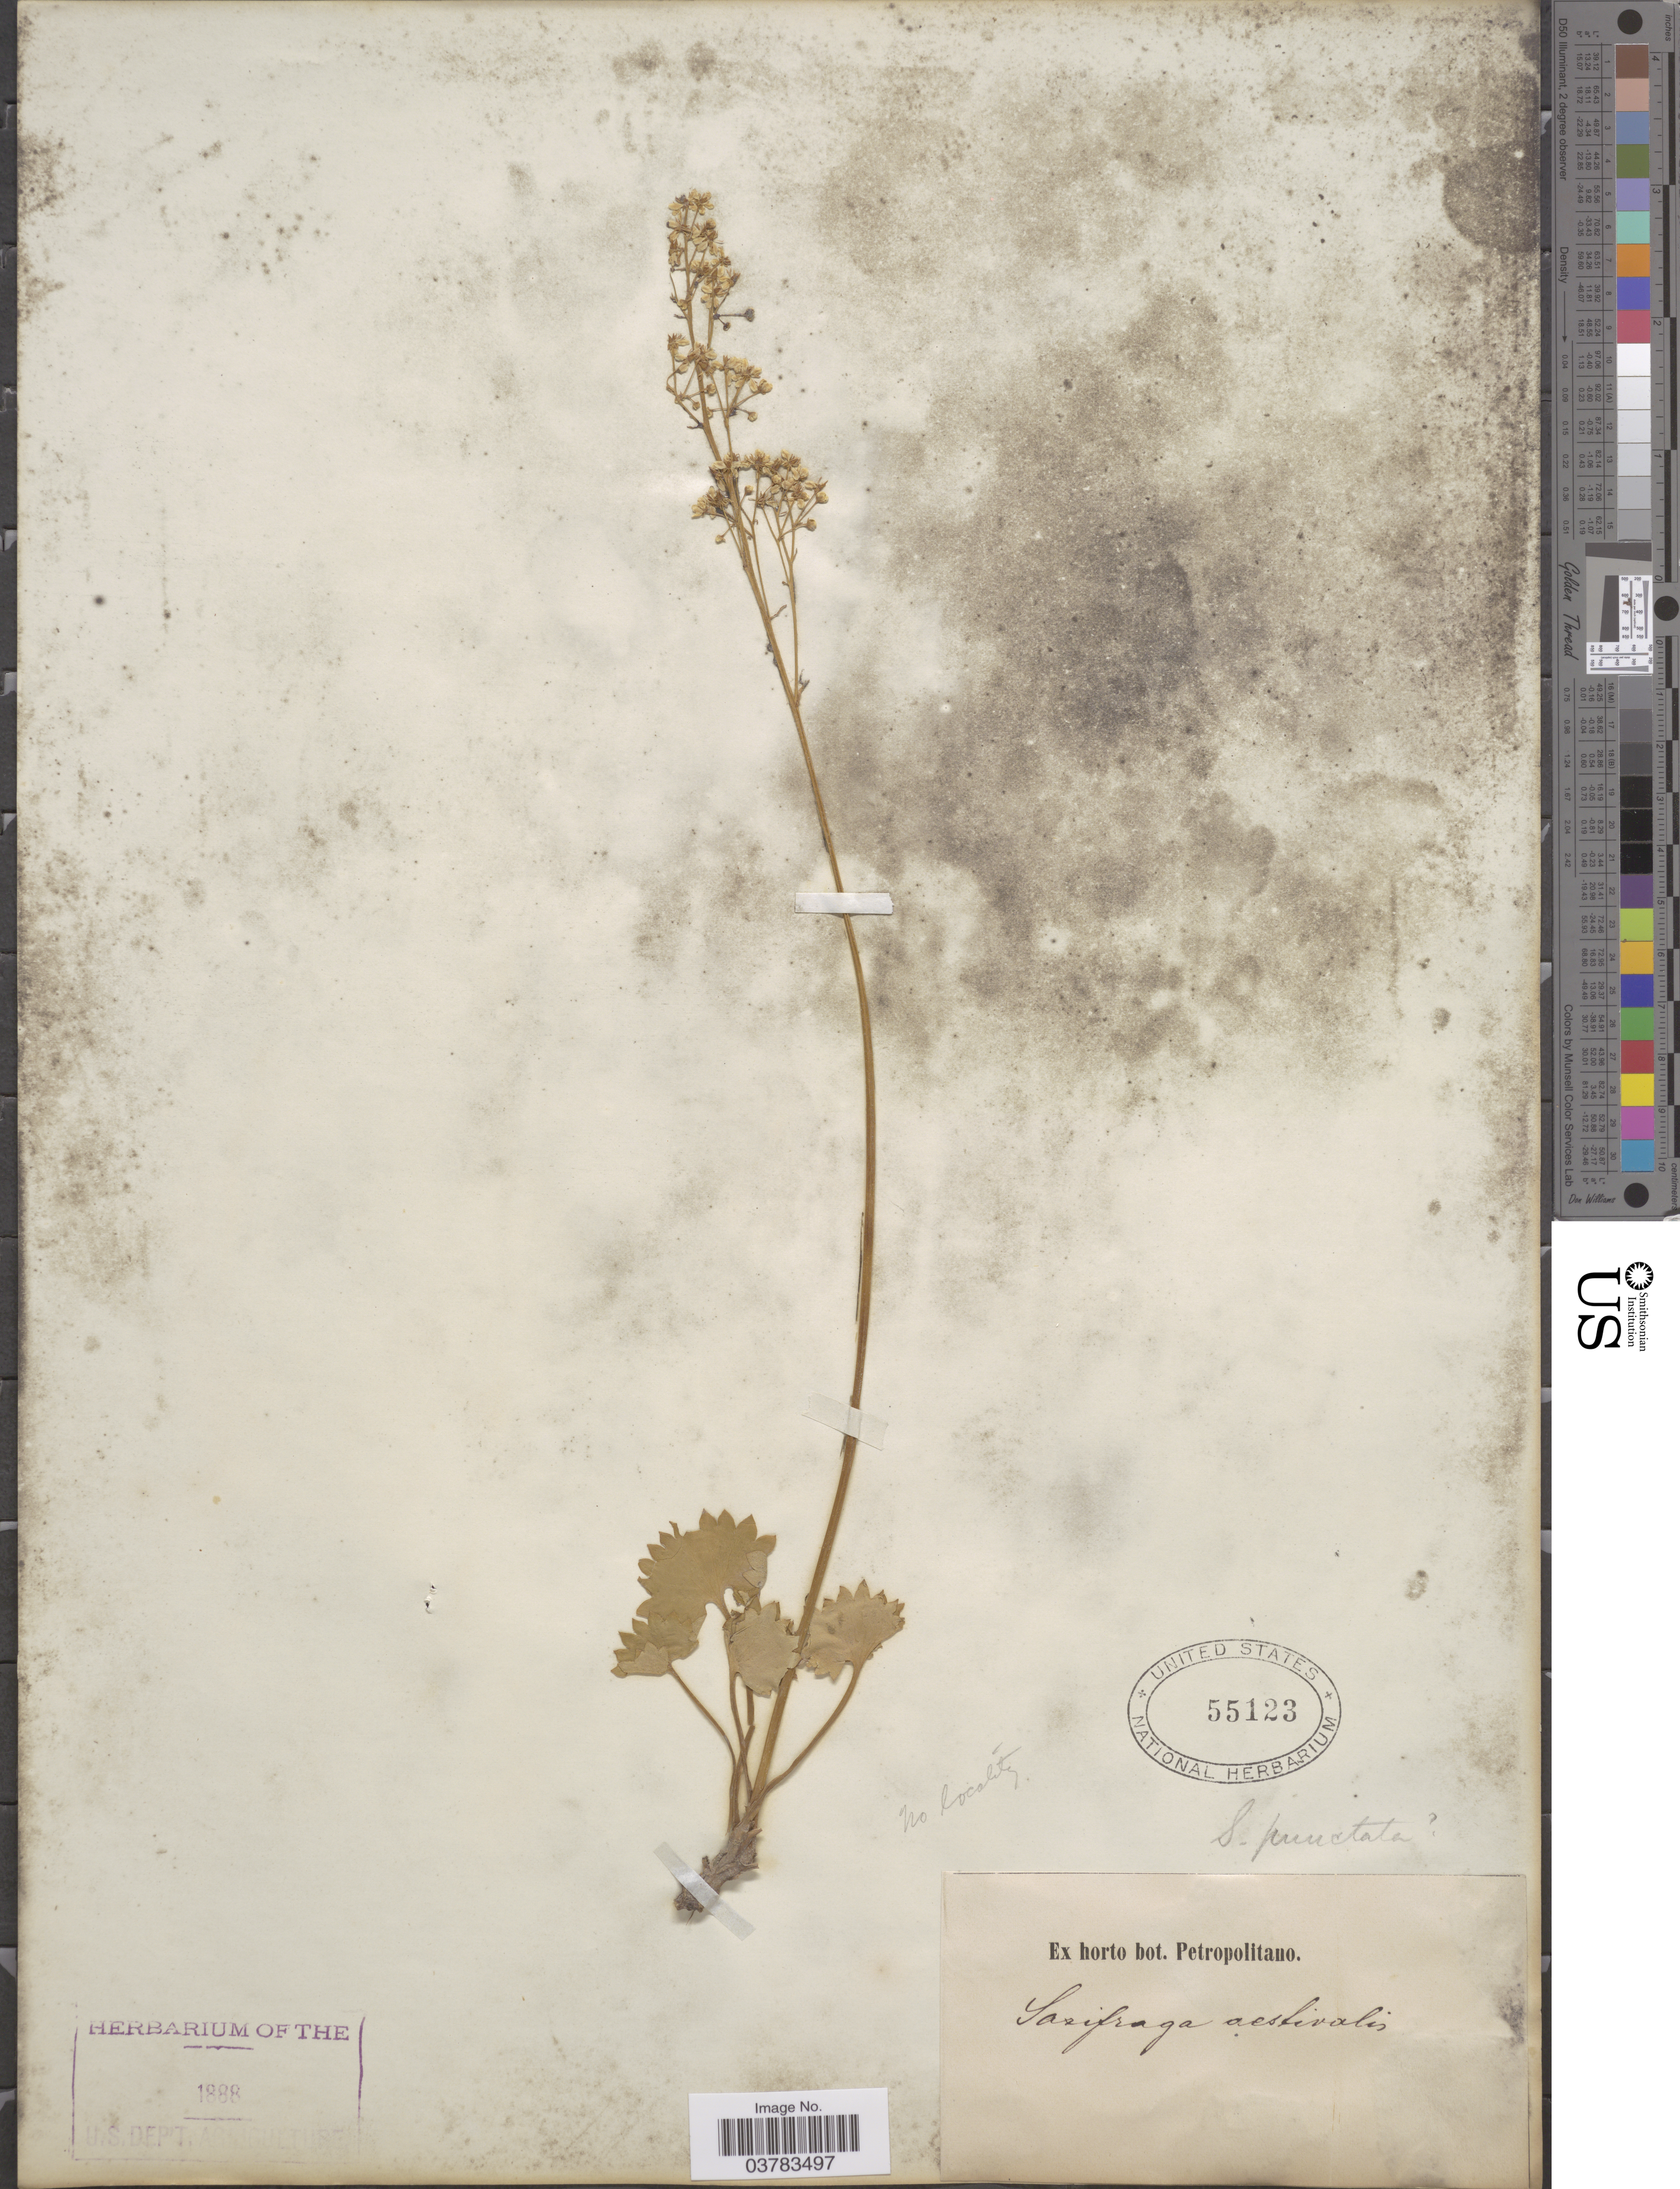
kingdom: Plantae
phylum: Tracheophyta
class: Magnoliopsida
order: Saxifragales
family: Saxifragaceae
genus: Micranthes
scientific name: Micranthes punctata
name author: (L.) Losinsk.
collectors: ex Horto Bot. Petropolitano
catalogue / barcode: US 55123